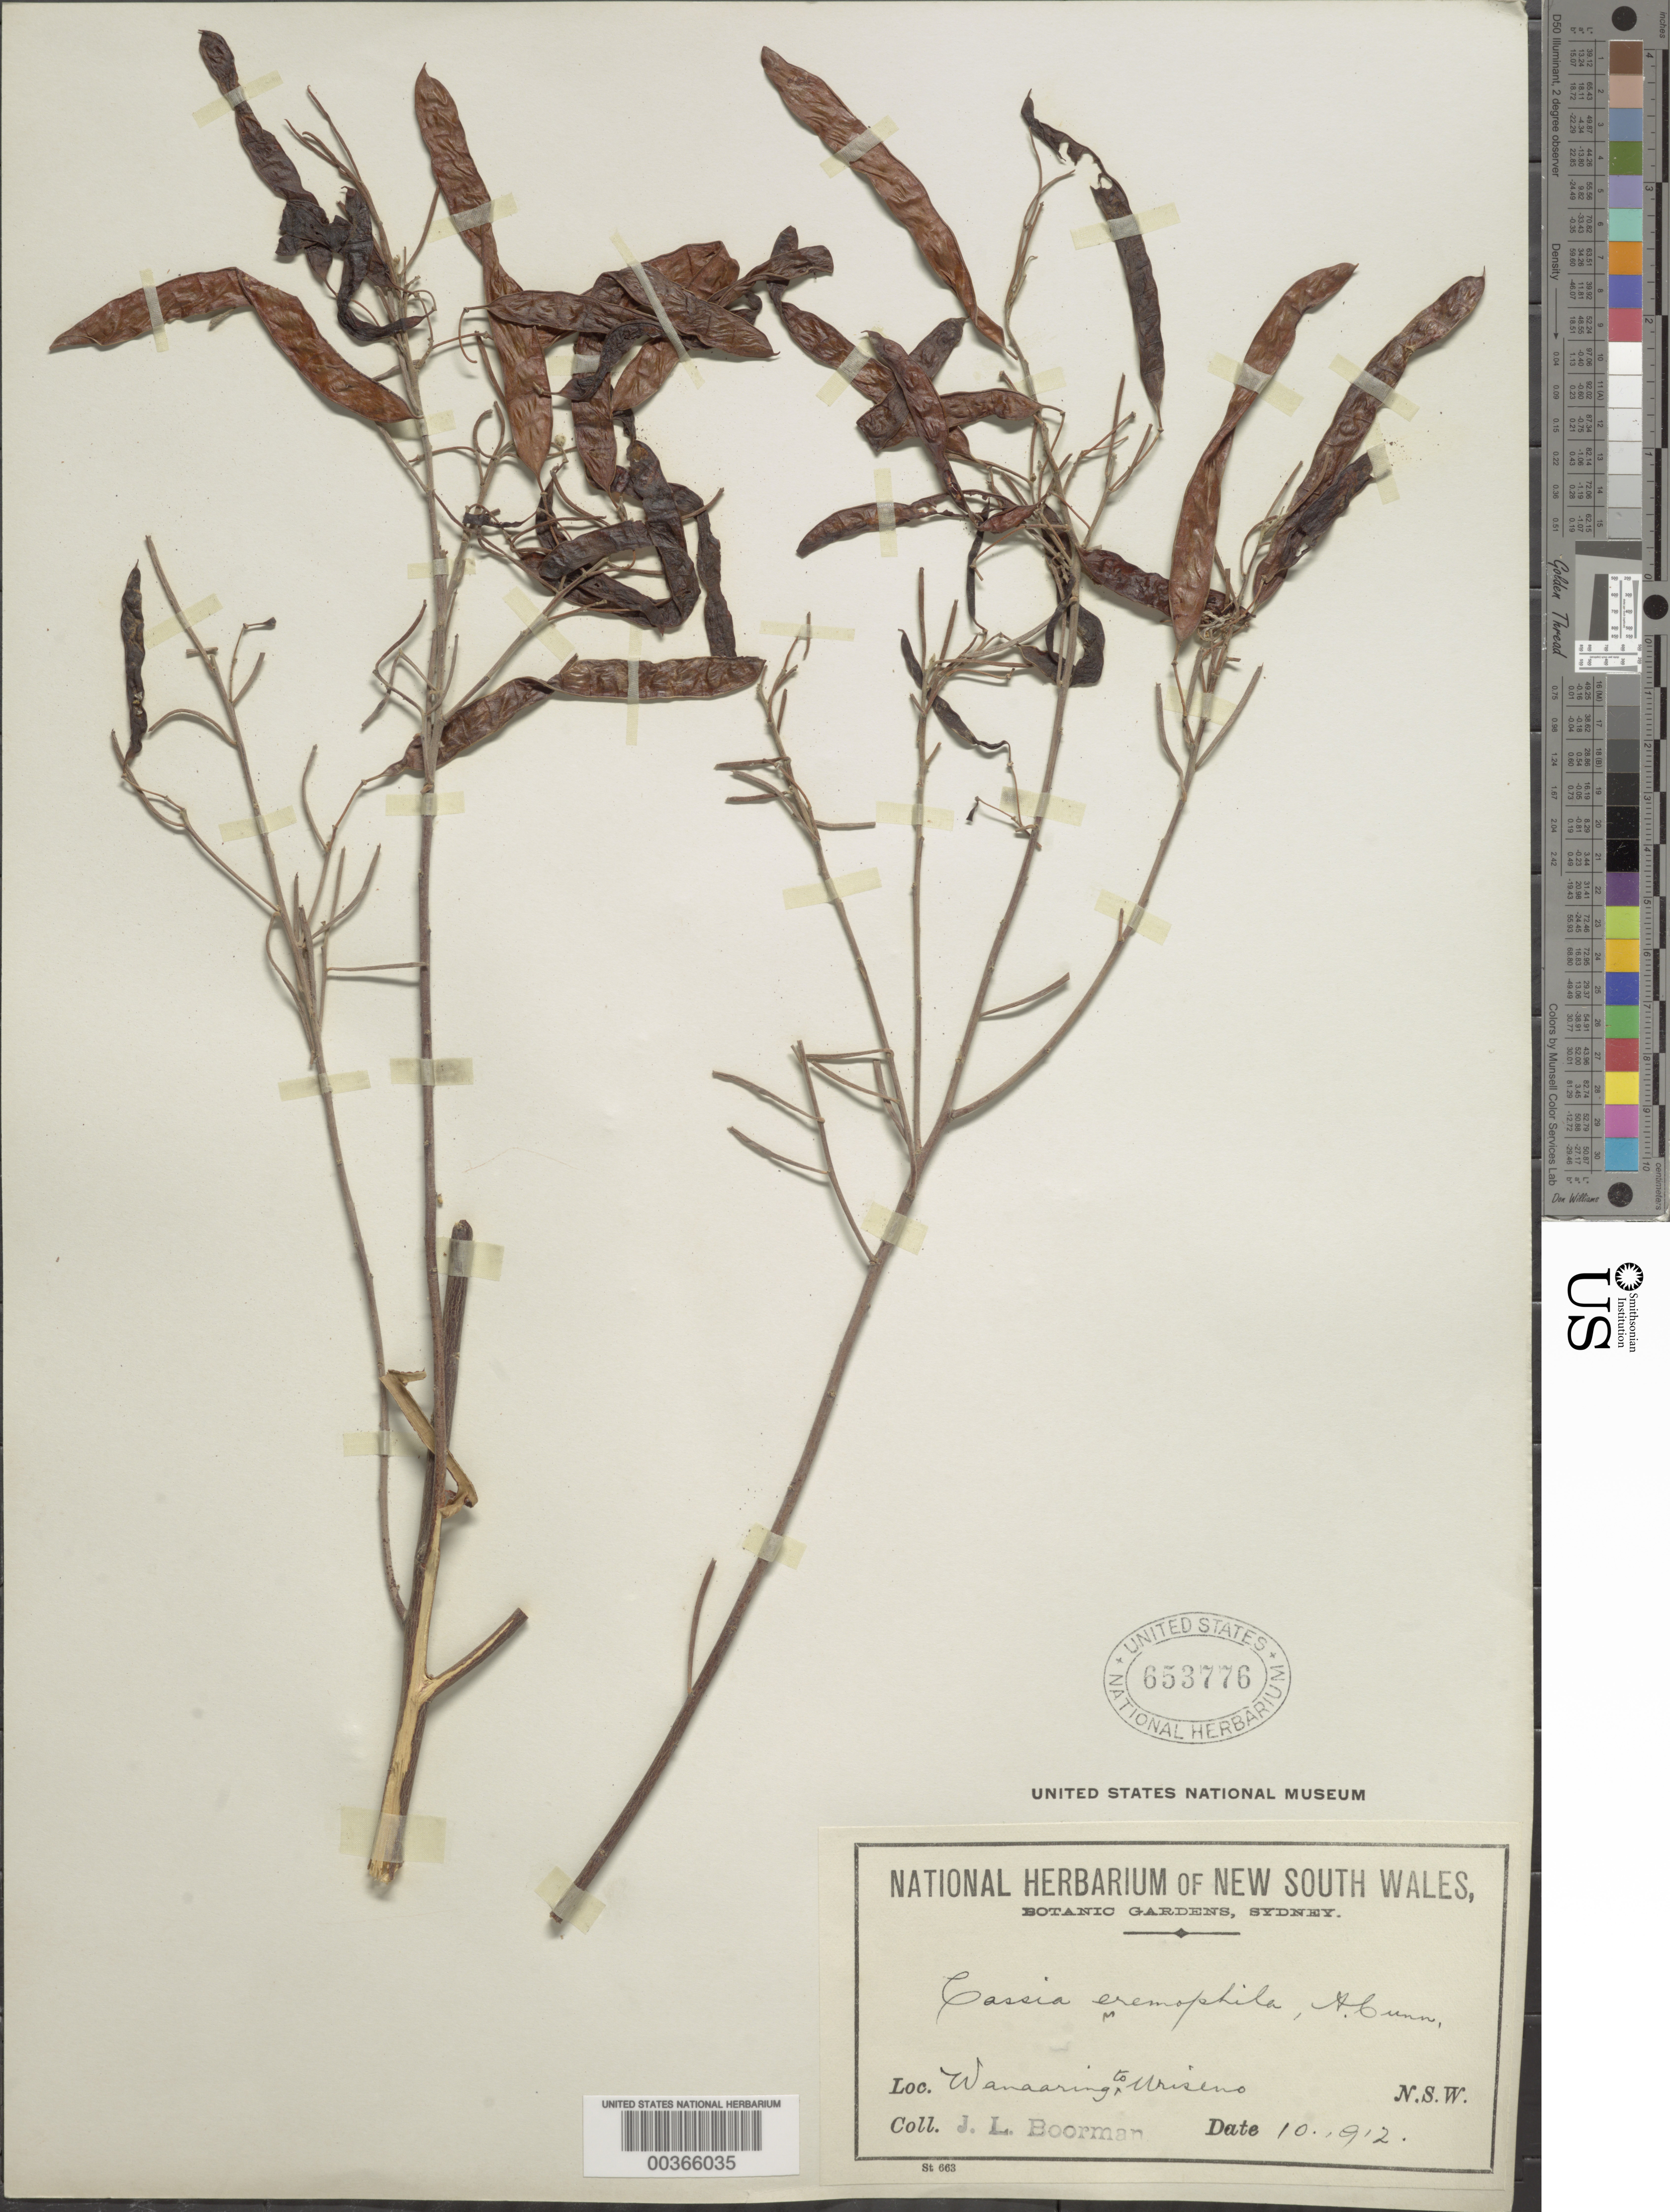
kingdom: Plantae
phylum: Tracheophyta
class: Magnoliopsida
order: Fabales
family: Fabaceae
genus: Senna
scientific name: Senna artemisioides subsp. filifolia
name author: Randell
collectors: J. Boorman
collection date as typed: Oct 1912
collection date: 1912-10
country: Australia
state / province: New South Wales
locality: Wanaaring to uriseno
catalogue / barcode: US 653776